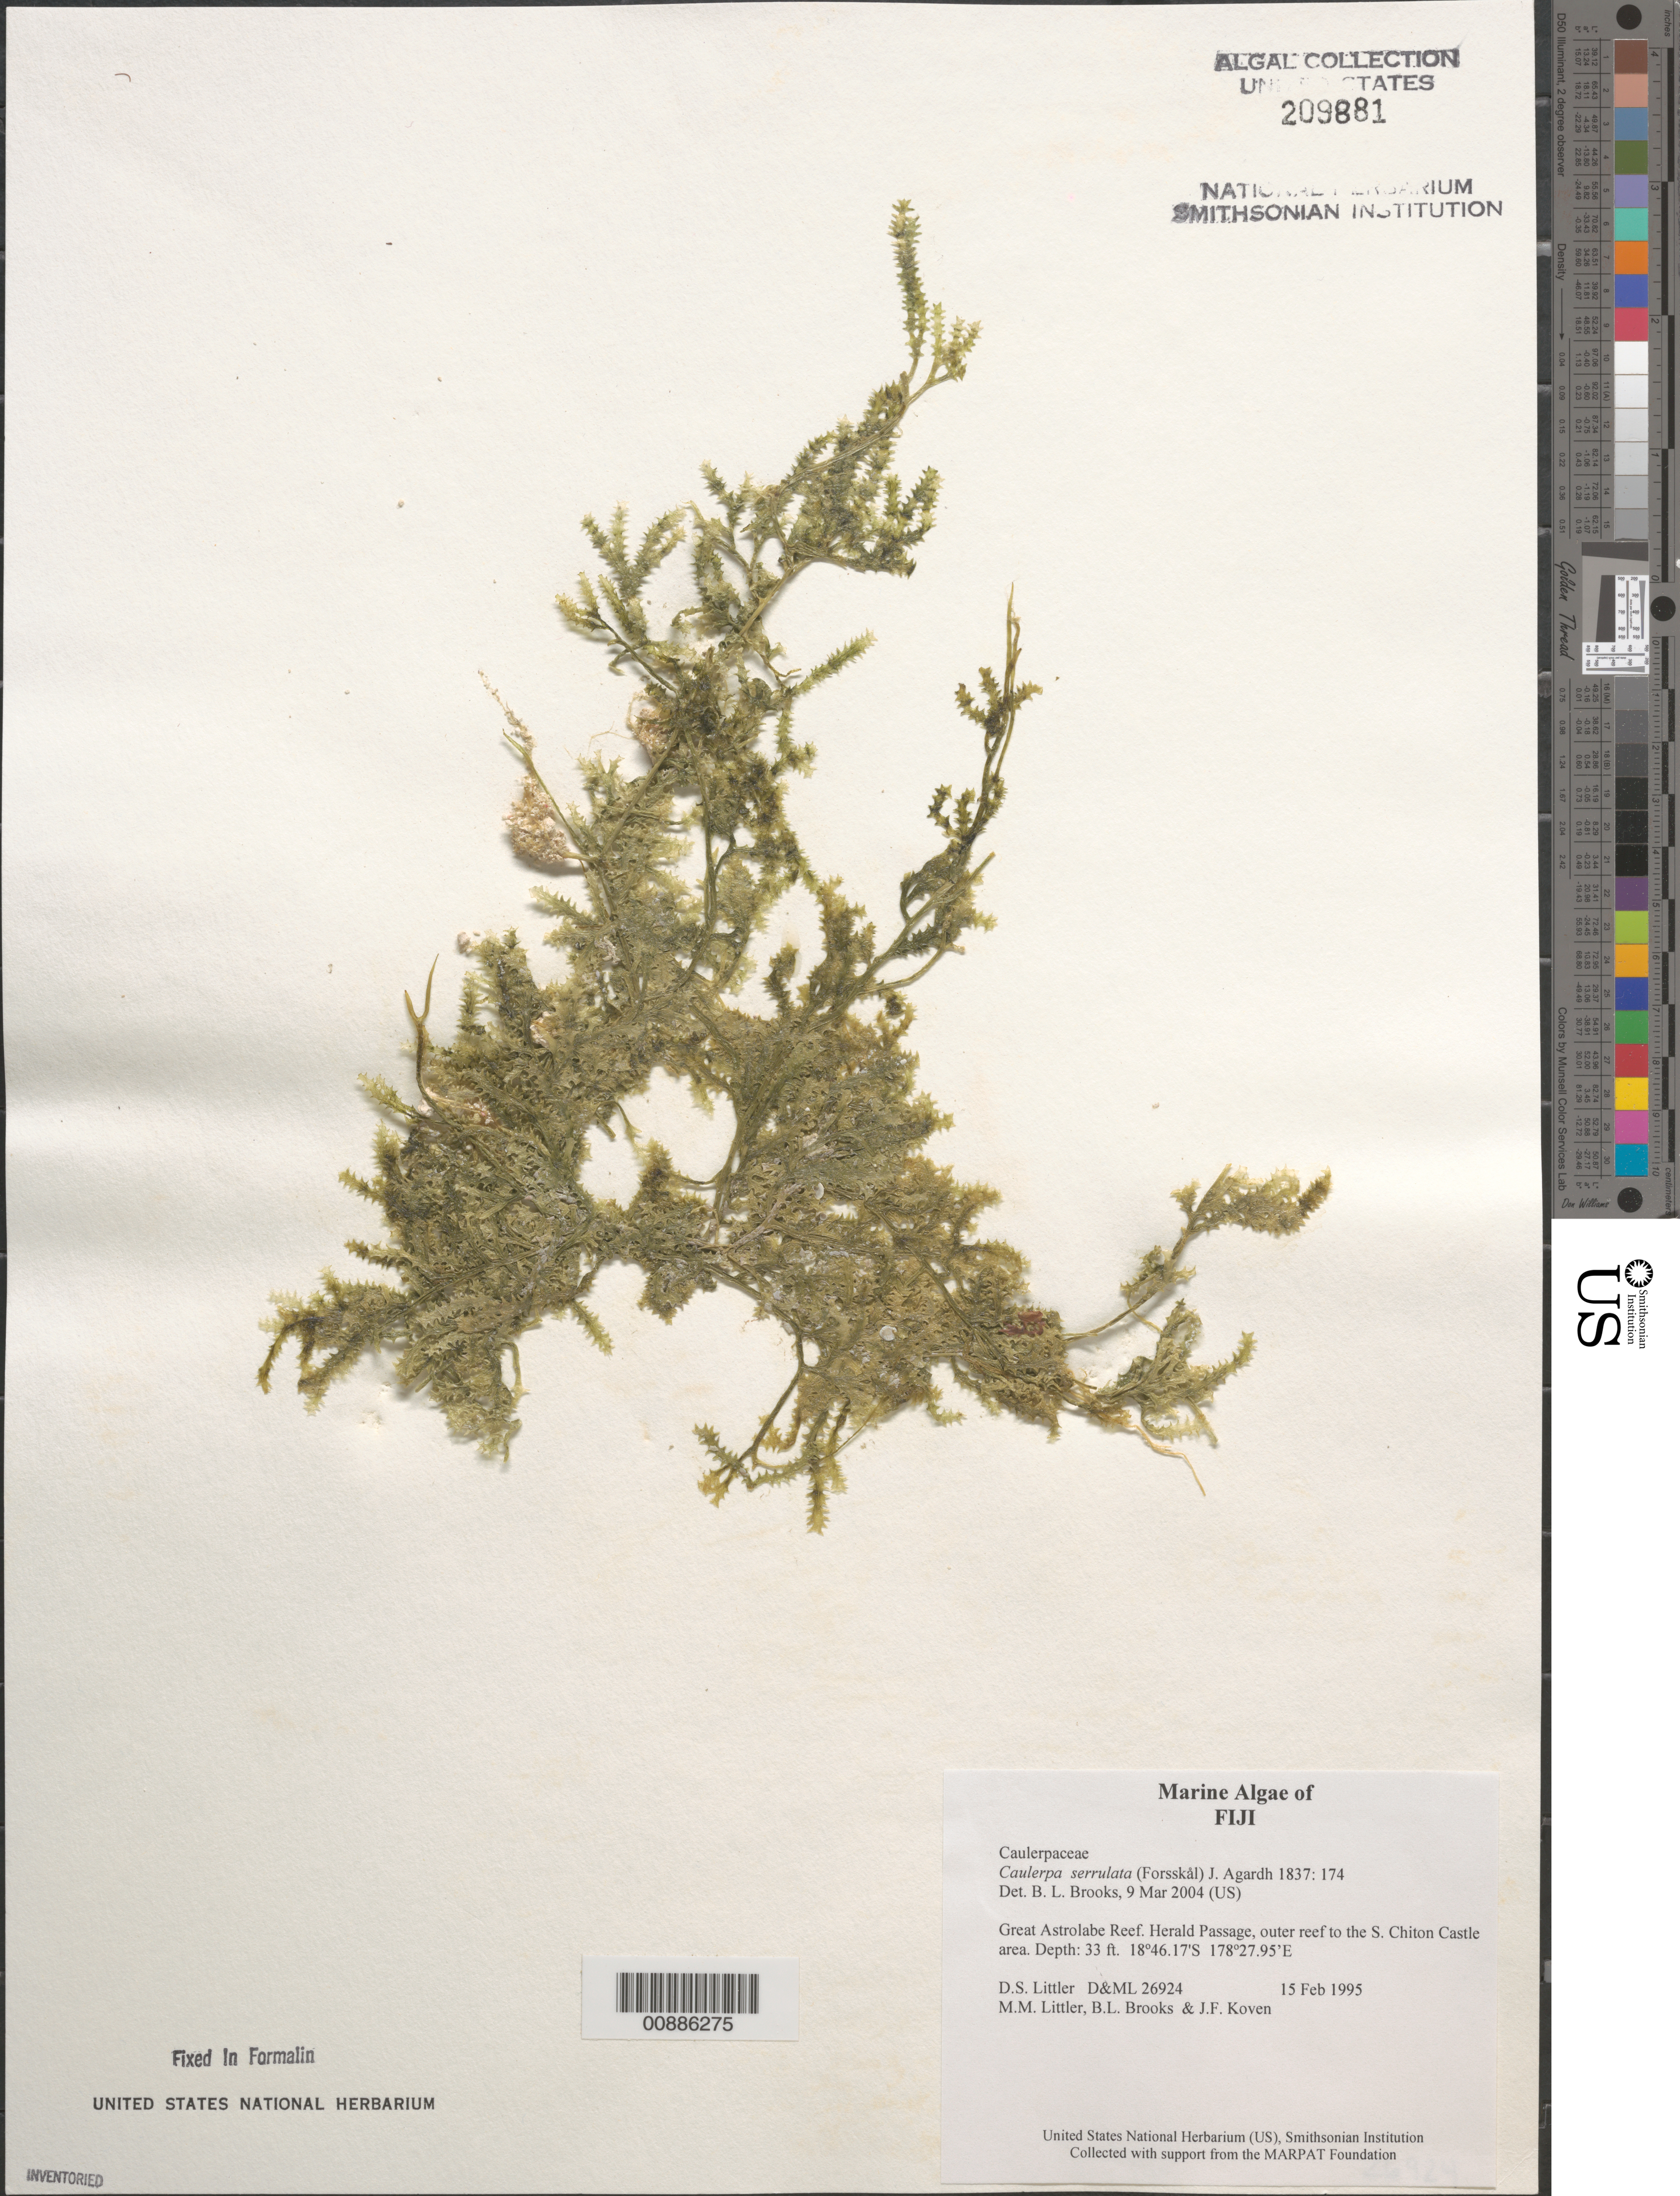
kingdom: Plantae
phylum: Chlorophyta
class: Ulvophyceae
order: Bryopsidales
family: Caulerpaceae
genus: Caulerpa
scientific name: Caulerpa serrulata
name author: (Forssk.) J. Agardh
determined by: Brooks, B. L., (BOT), Smithsonian Institution - National Museum of Natural History (UNITED STATES)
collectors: D. S. Littler, M. M. Littler, B. Brooks & J. Koven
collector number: D&ML 26924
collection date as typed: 15 Feb 1995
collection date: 1995-02-15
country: Fiji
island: Great Astrolabe Reef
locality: Great Astrolabe Reef, Herald Passage, Chiton Castle area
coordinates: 18 46.17'S, 178 27.95'E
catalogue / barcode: US 209881